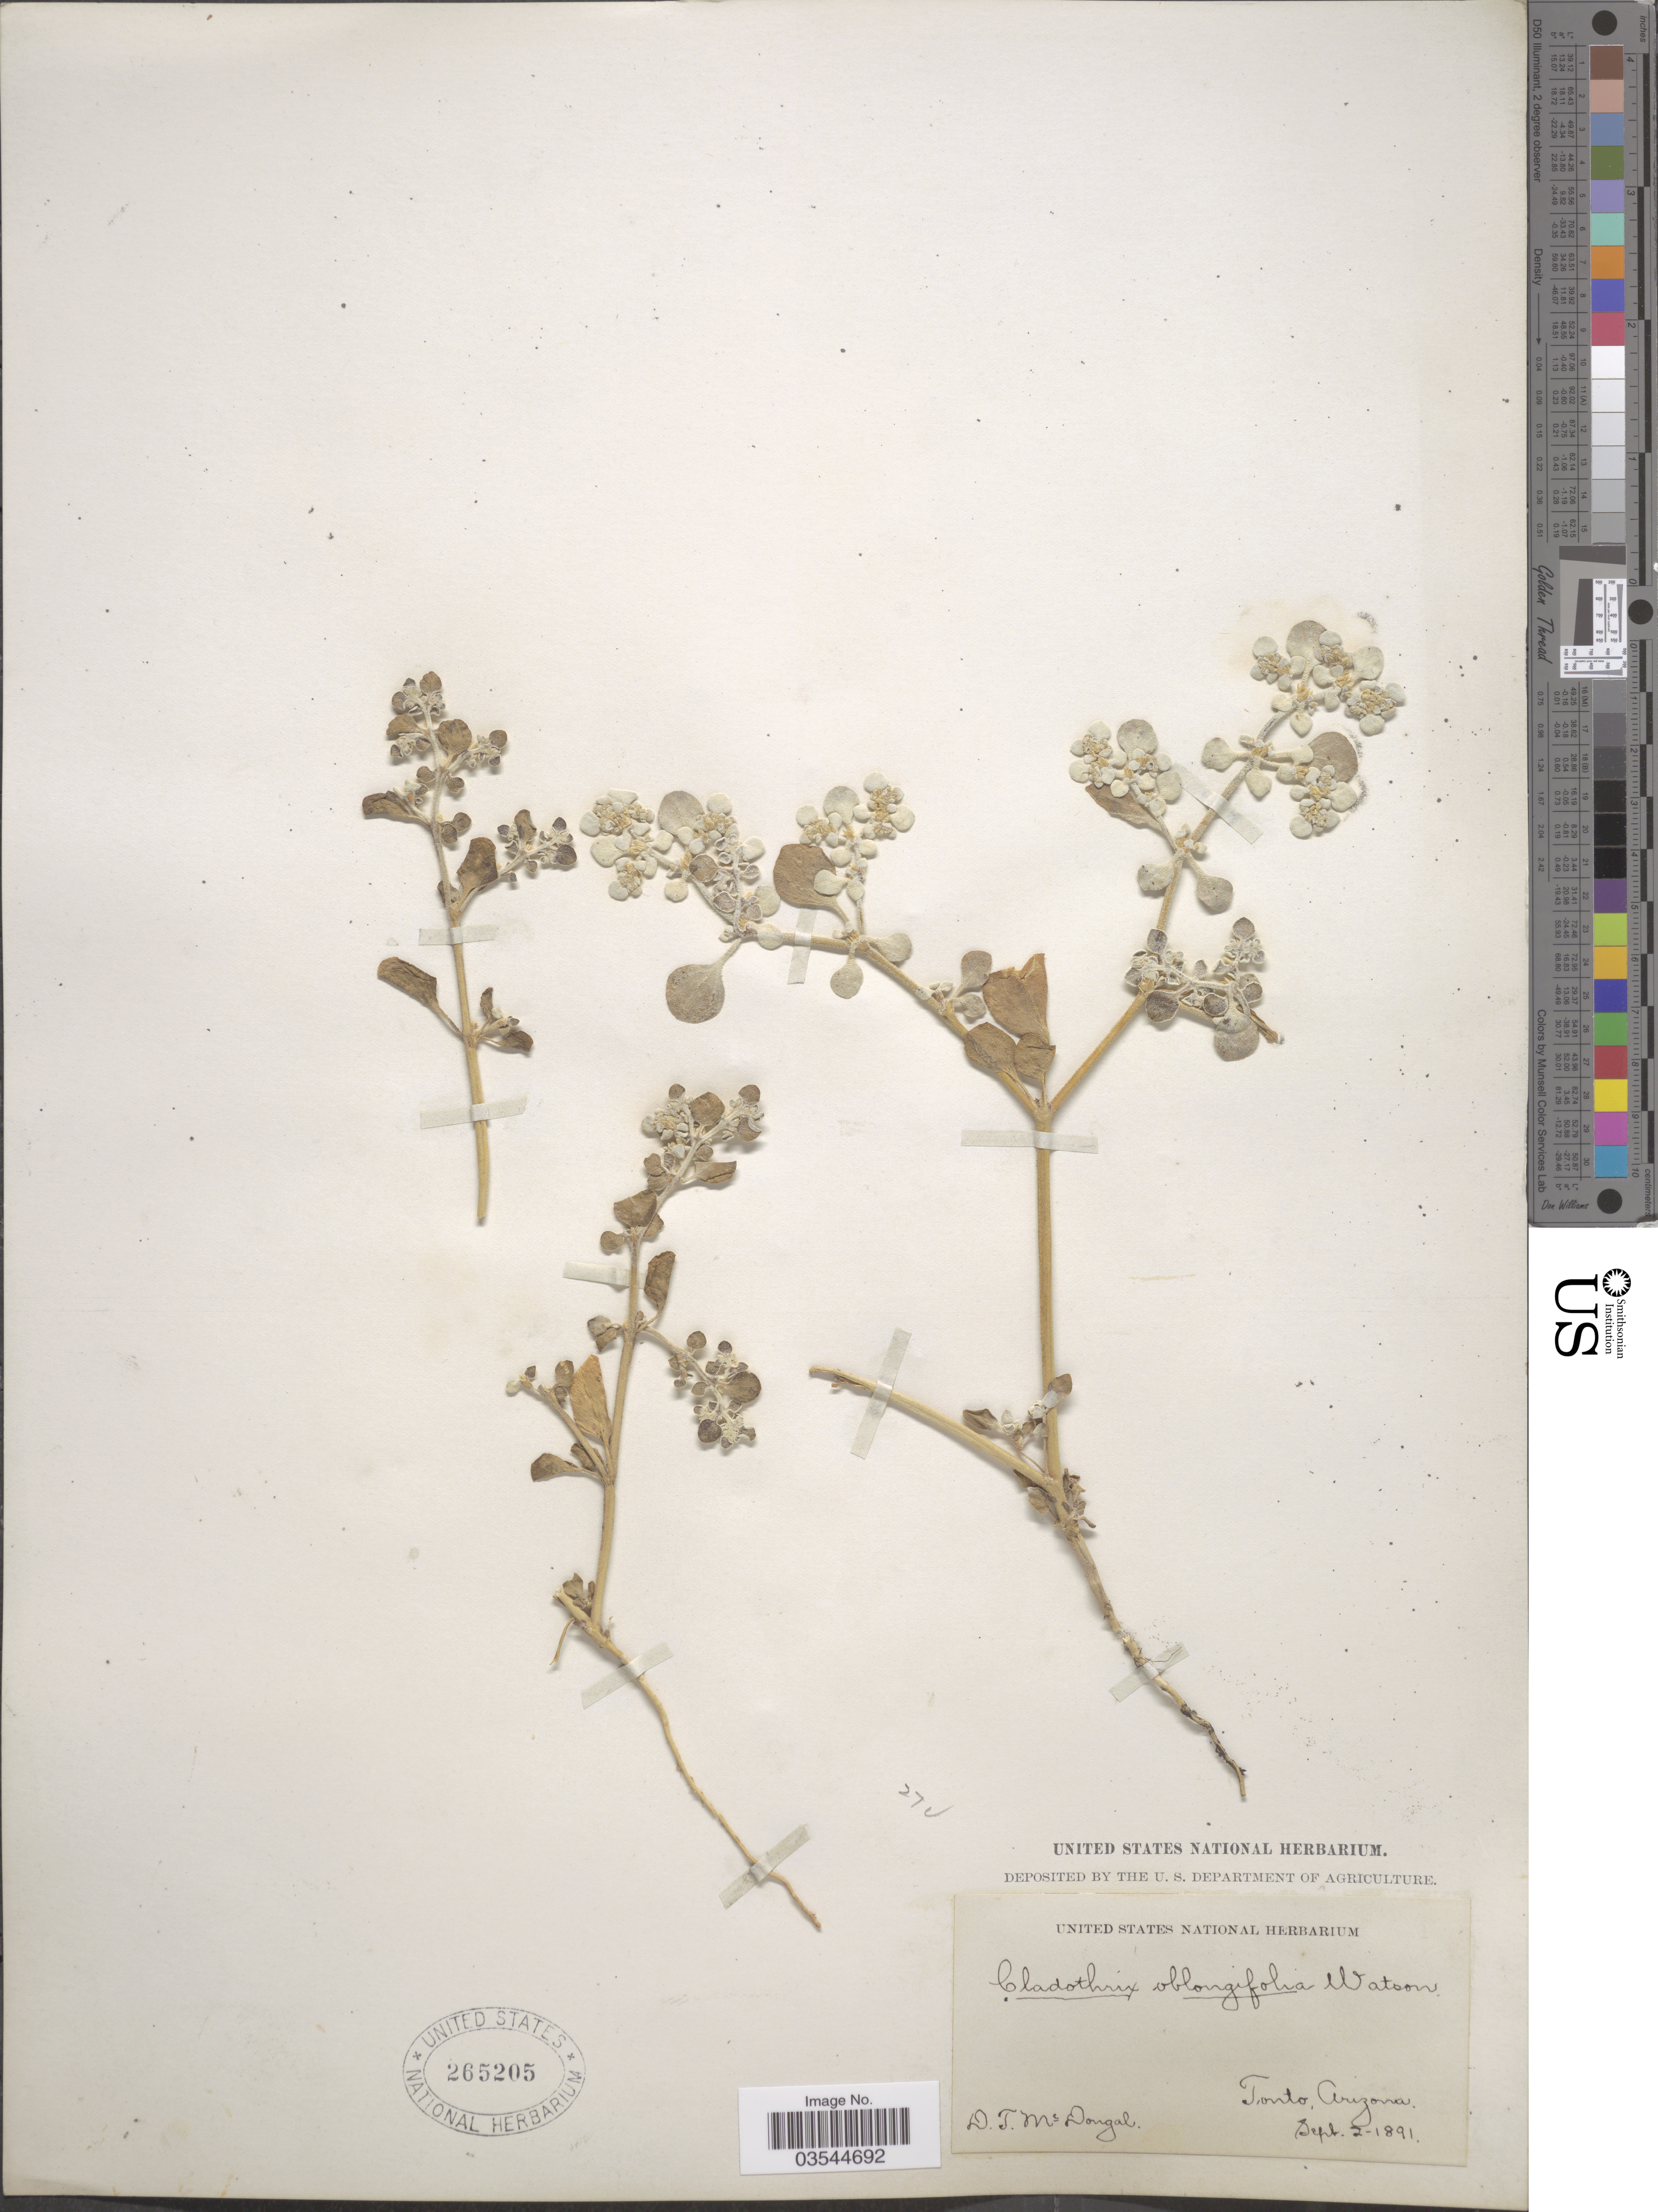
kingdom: Plantae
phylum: Tracheophyta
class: Magnoliopsida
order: Caryophyllales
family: Amaranthaceae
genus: Tidestromia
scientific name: Tidestromia lanuginosa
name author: (Nutt.) Standl.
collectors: D. McDougal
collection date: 1891-09-02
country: United States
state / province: Arizona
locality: Tonto.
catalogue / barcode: US 265205